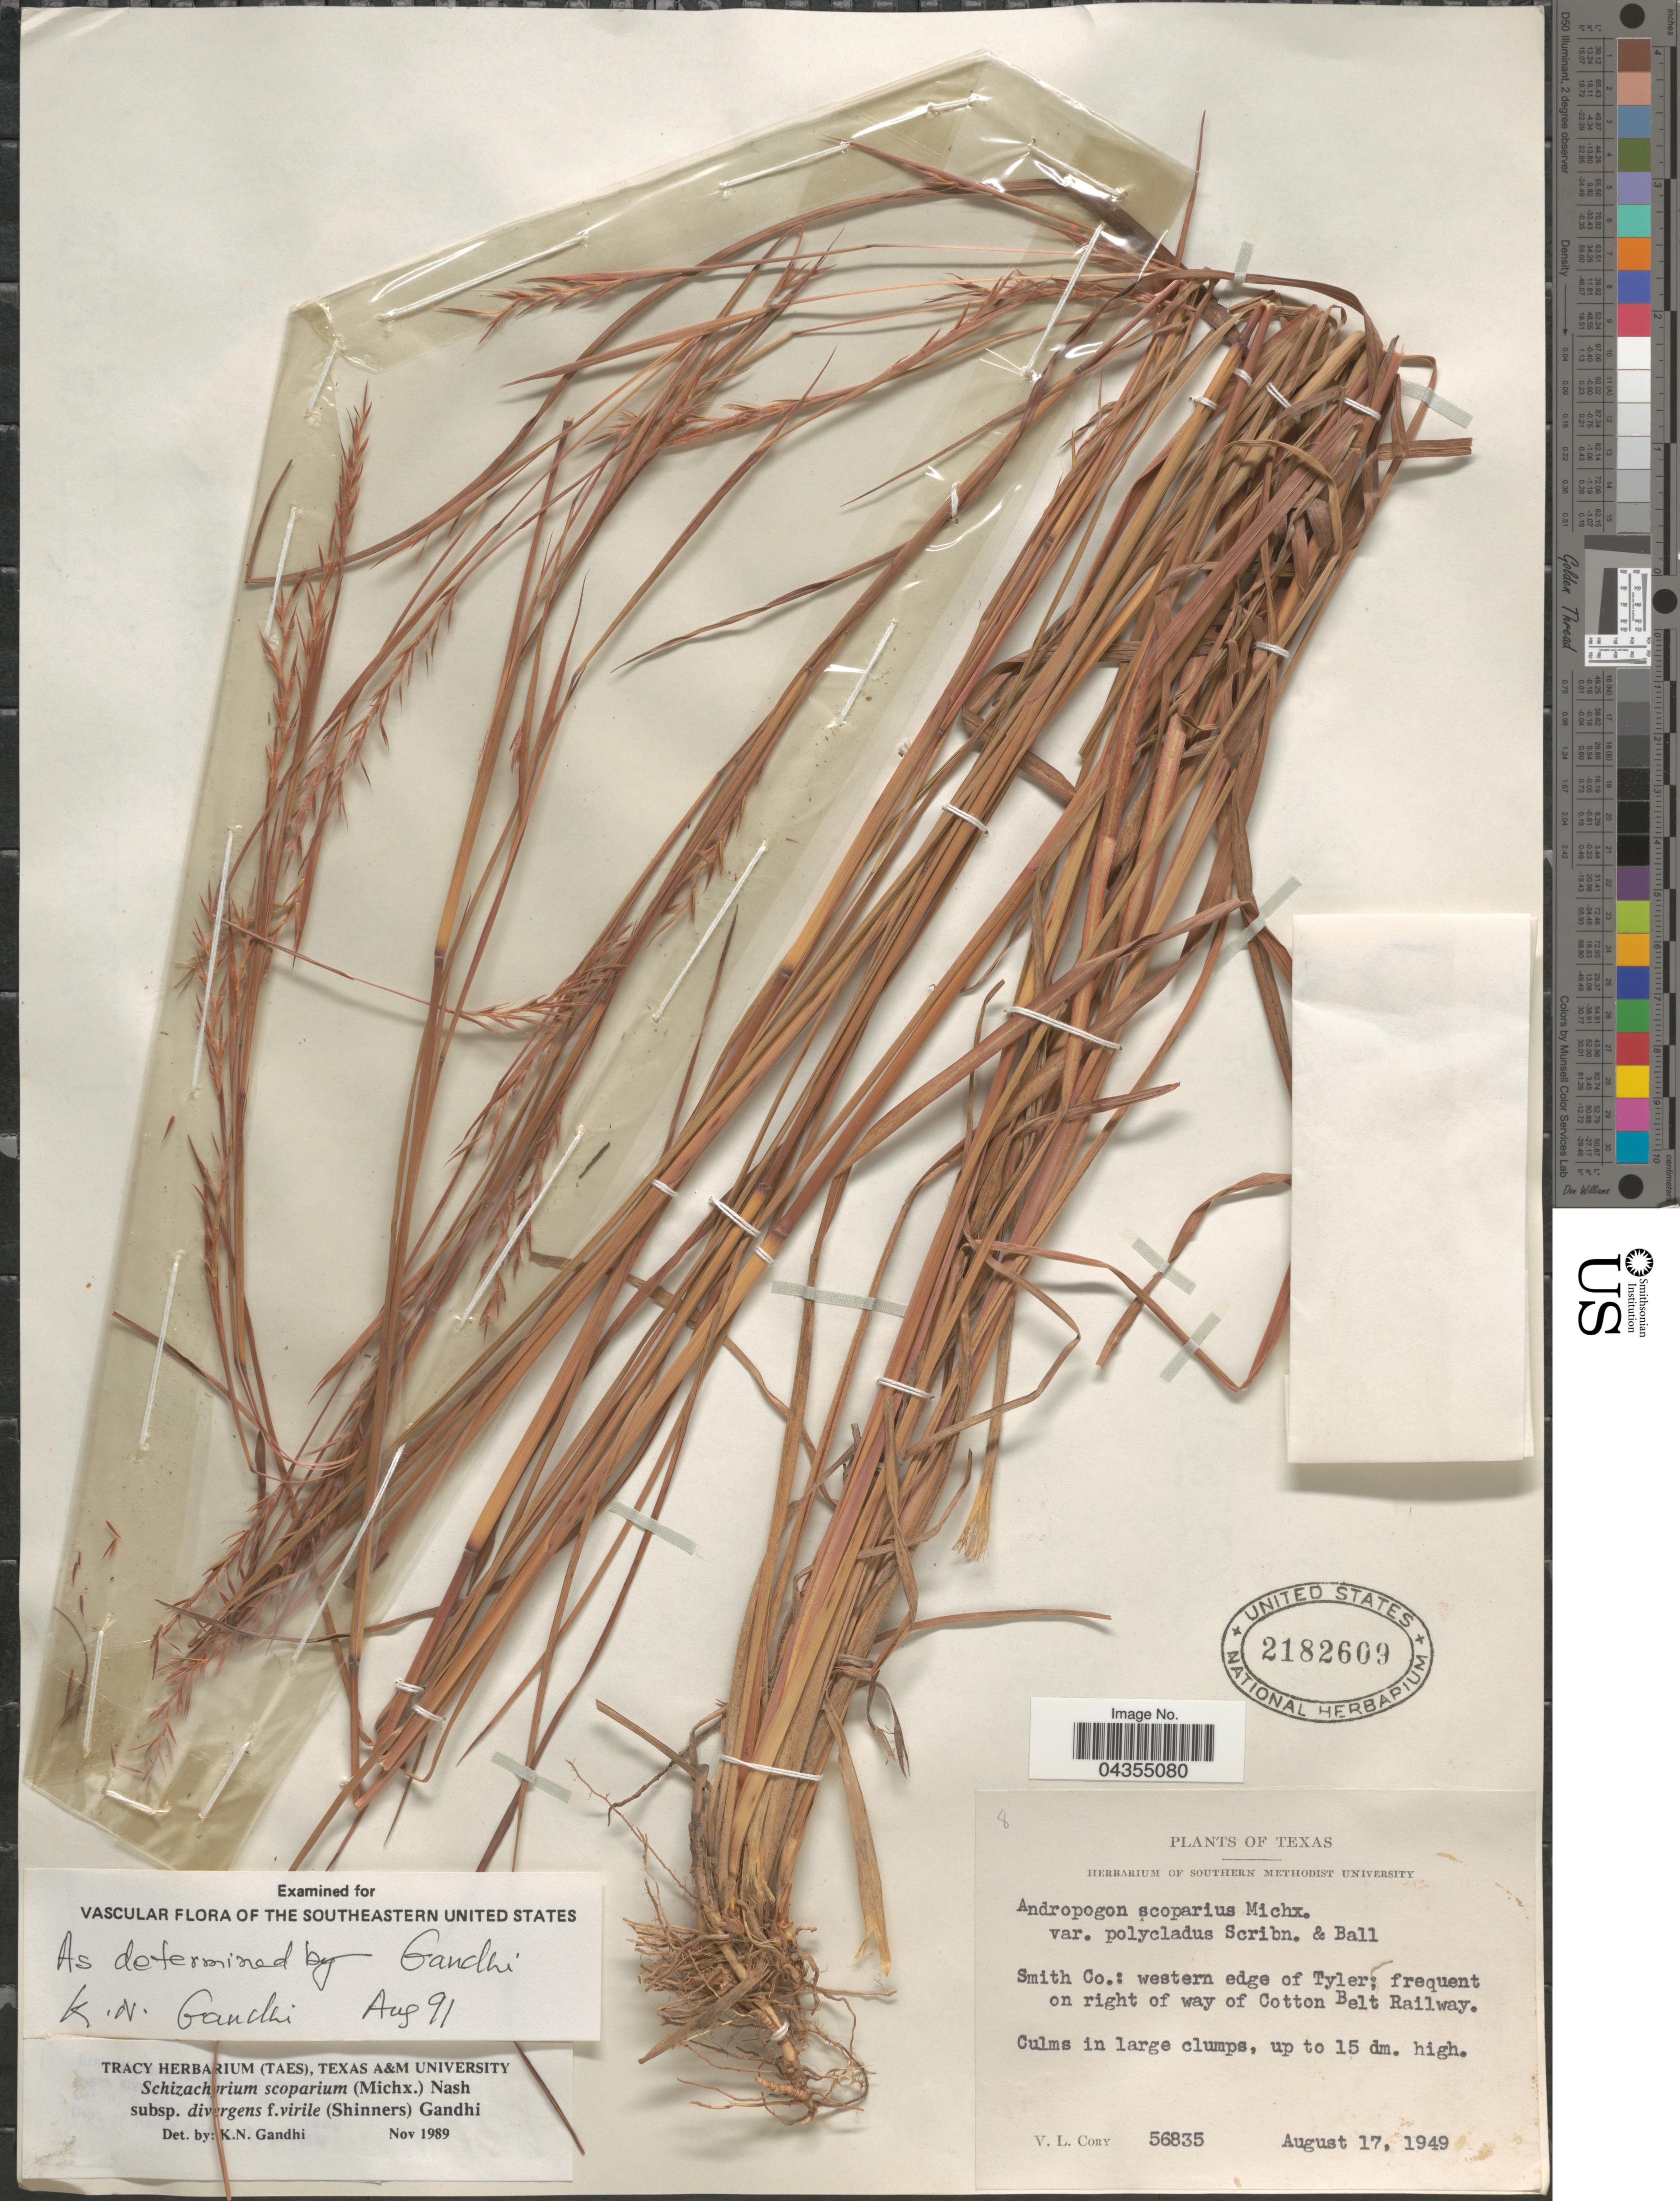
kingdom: Plantae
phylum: Tracheophyta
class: Liliopsida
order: Poales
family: Poaceae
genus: Schizachyrium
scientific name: Schizachyrium scoparium var. divergens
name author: (Hack.) Gould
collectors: V. Cory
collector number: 56835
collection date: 1949-08-17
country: United States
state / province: Texas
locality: Smith Co.: western edge of Tyler; frequent on right of way of Cotton Belt Railway.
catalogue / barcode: US 2182609